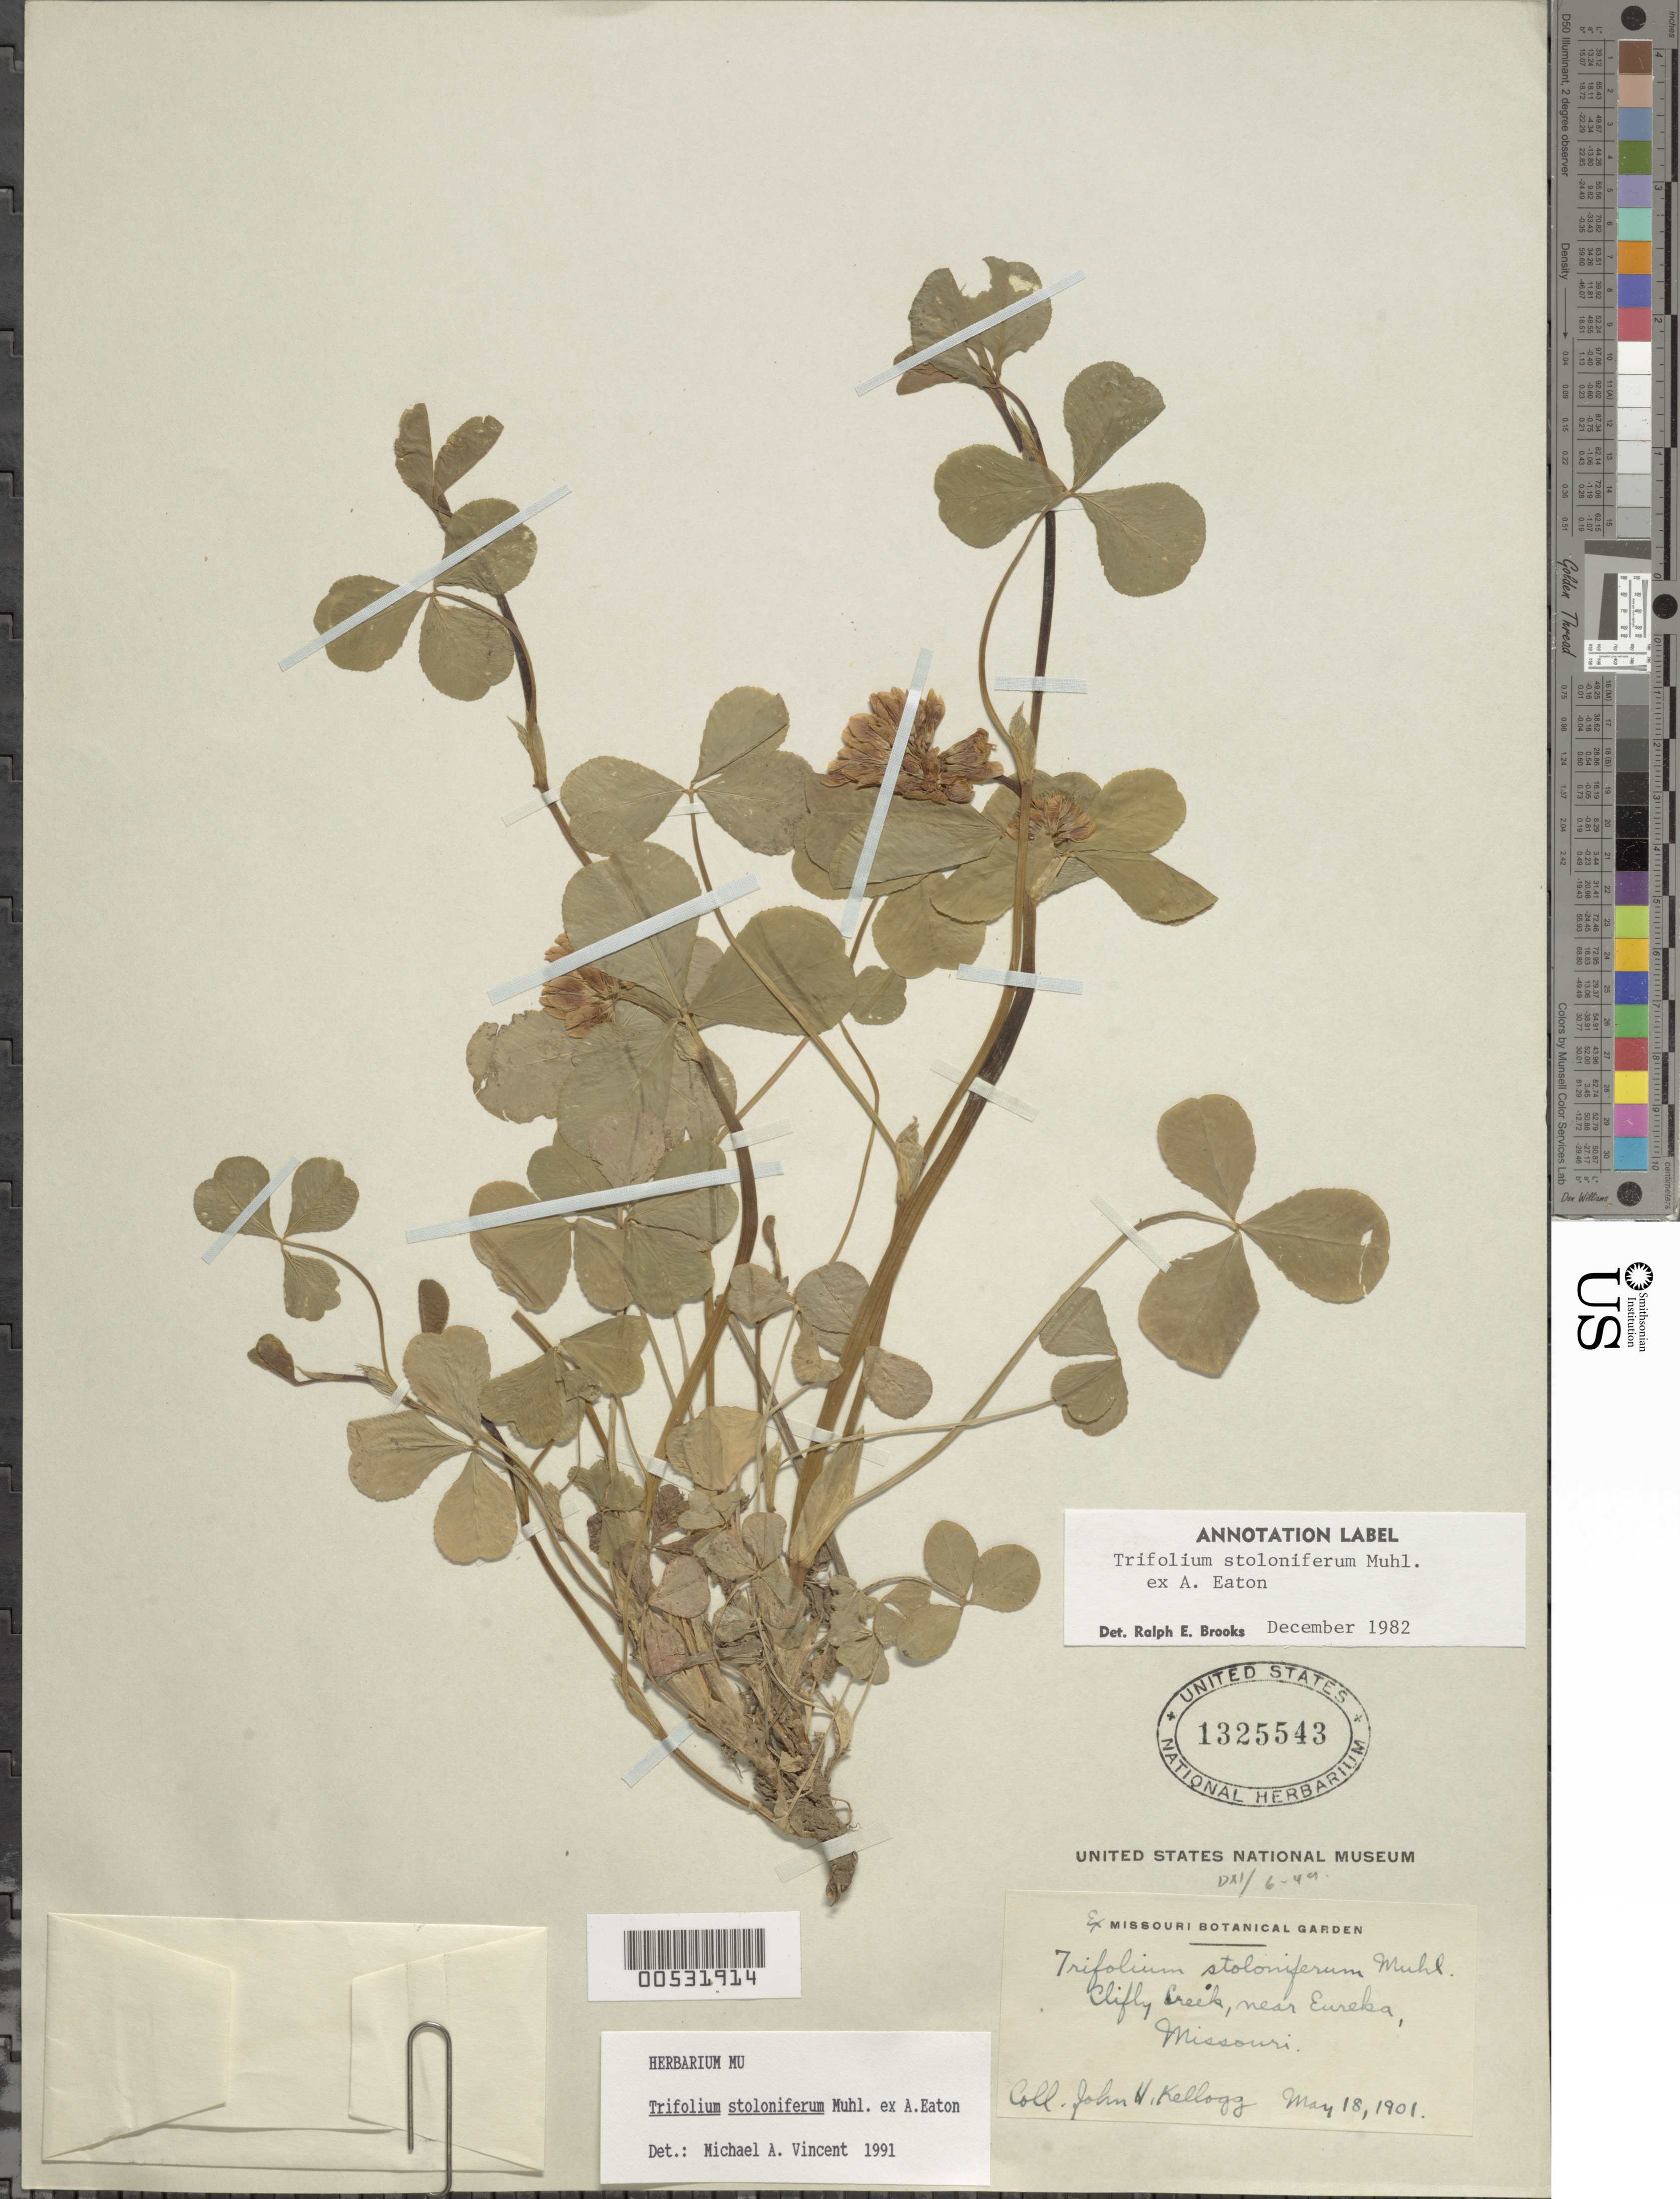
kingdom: Plantae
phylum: Tracheophyta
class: Magnoliopsida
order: Fabales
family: Fabaceae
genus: Trifolium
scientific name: Trifolium stoloniferum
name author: Muhl. ex Eaton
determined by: Vincent, M.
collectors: J. F. Kellogg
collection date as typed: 18 May 1901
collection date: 1901-05-18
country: United States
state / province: Missouri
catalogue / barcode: US 1325543